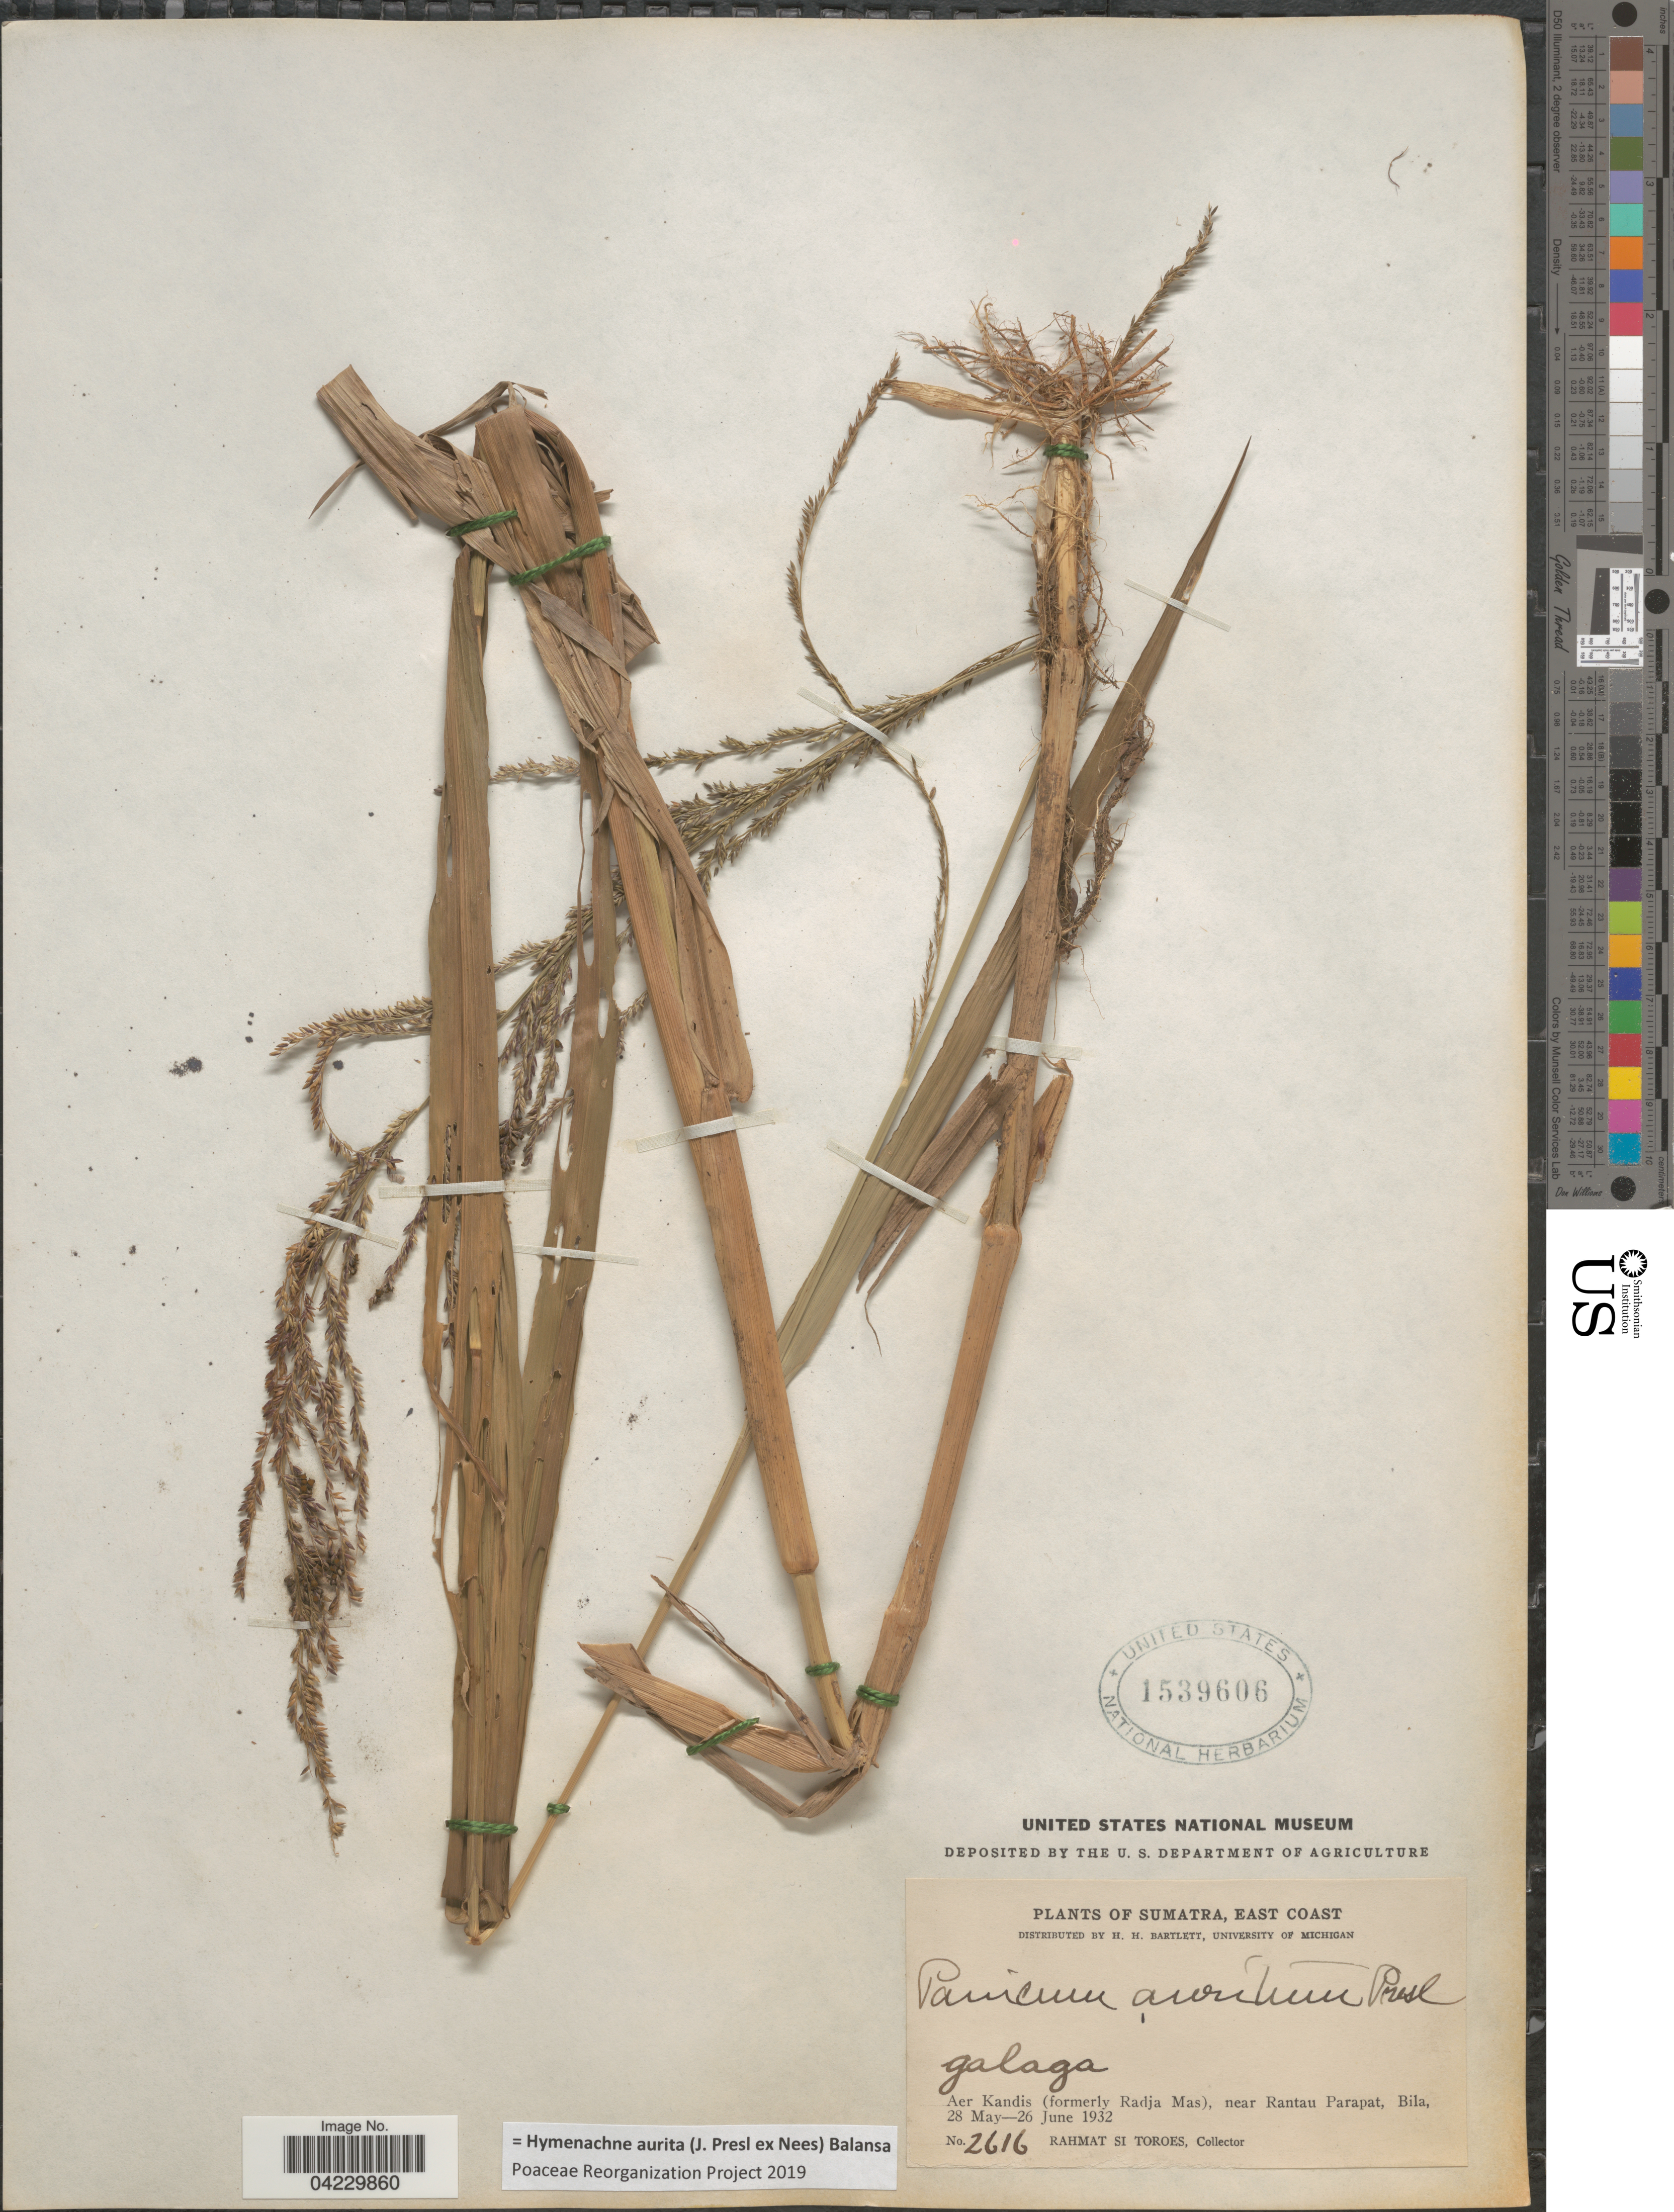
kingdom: Plantae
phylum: Tracheophyta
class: Liliopsida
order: Poales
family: Poaceae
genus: Hymenachne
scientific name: Hymenachne aurita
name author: (J. Presl ex Nees) Balansa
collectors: Rahmat Si Boeea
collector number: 2616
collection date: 1932-05-28/1932-06-26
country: Indonesia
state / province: Sumatra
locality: East Coast. Aer Kandis (formerly Radja Mas), near Rantau Parapat, Bila.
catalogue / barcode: US 1539606